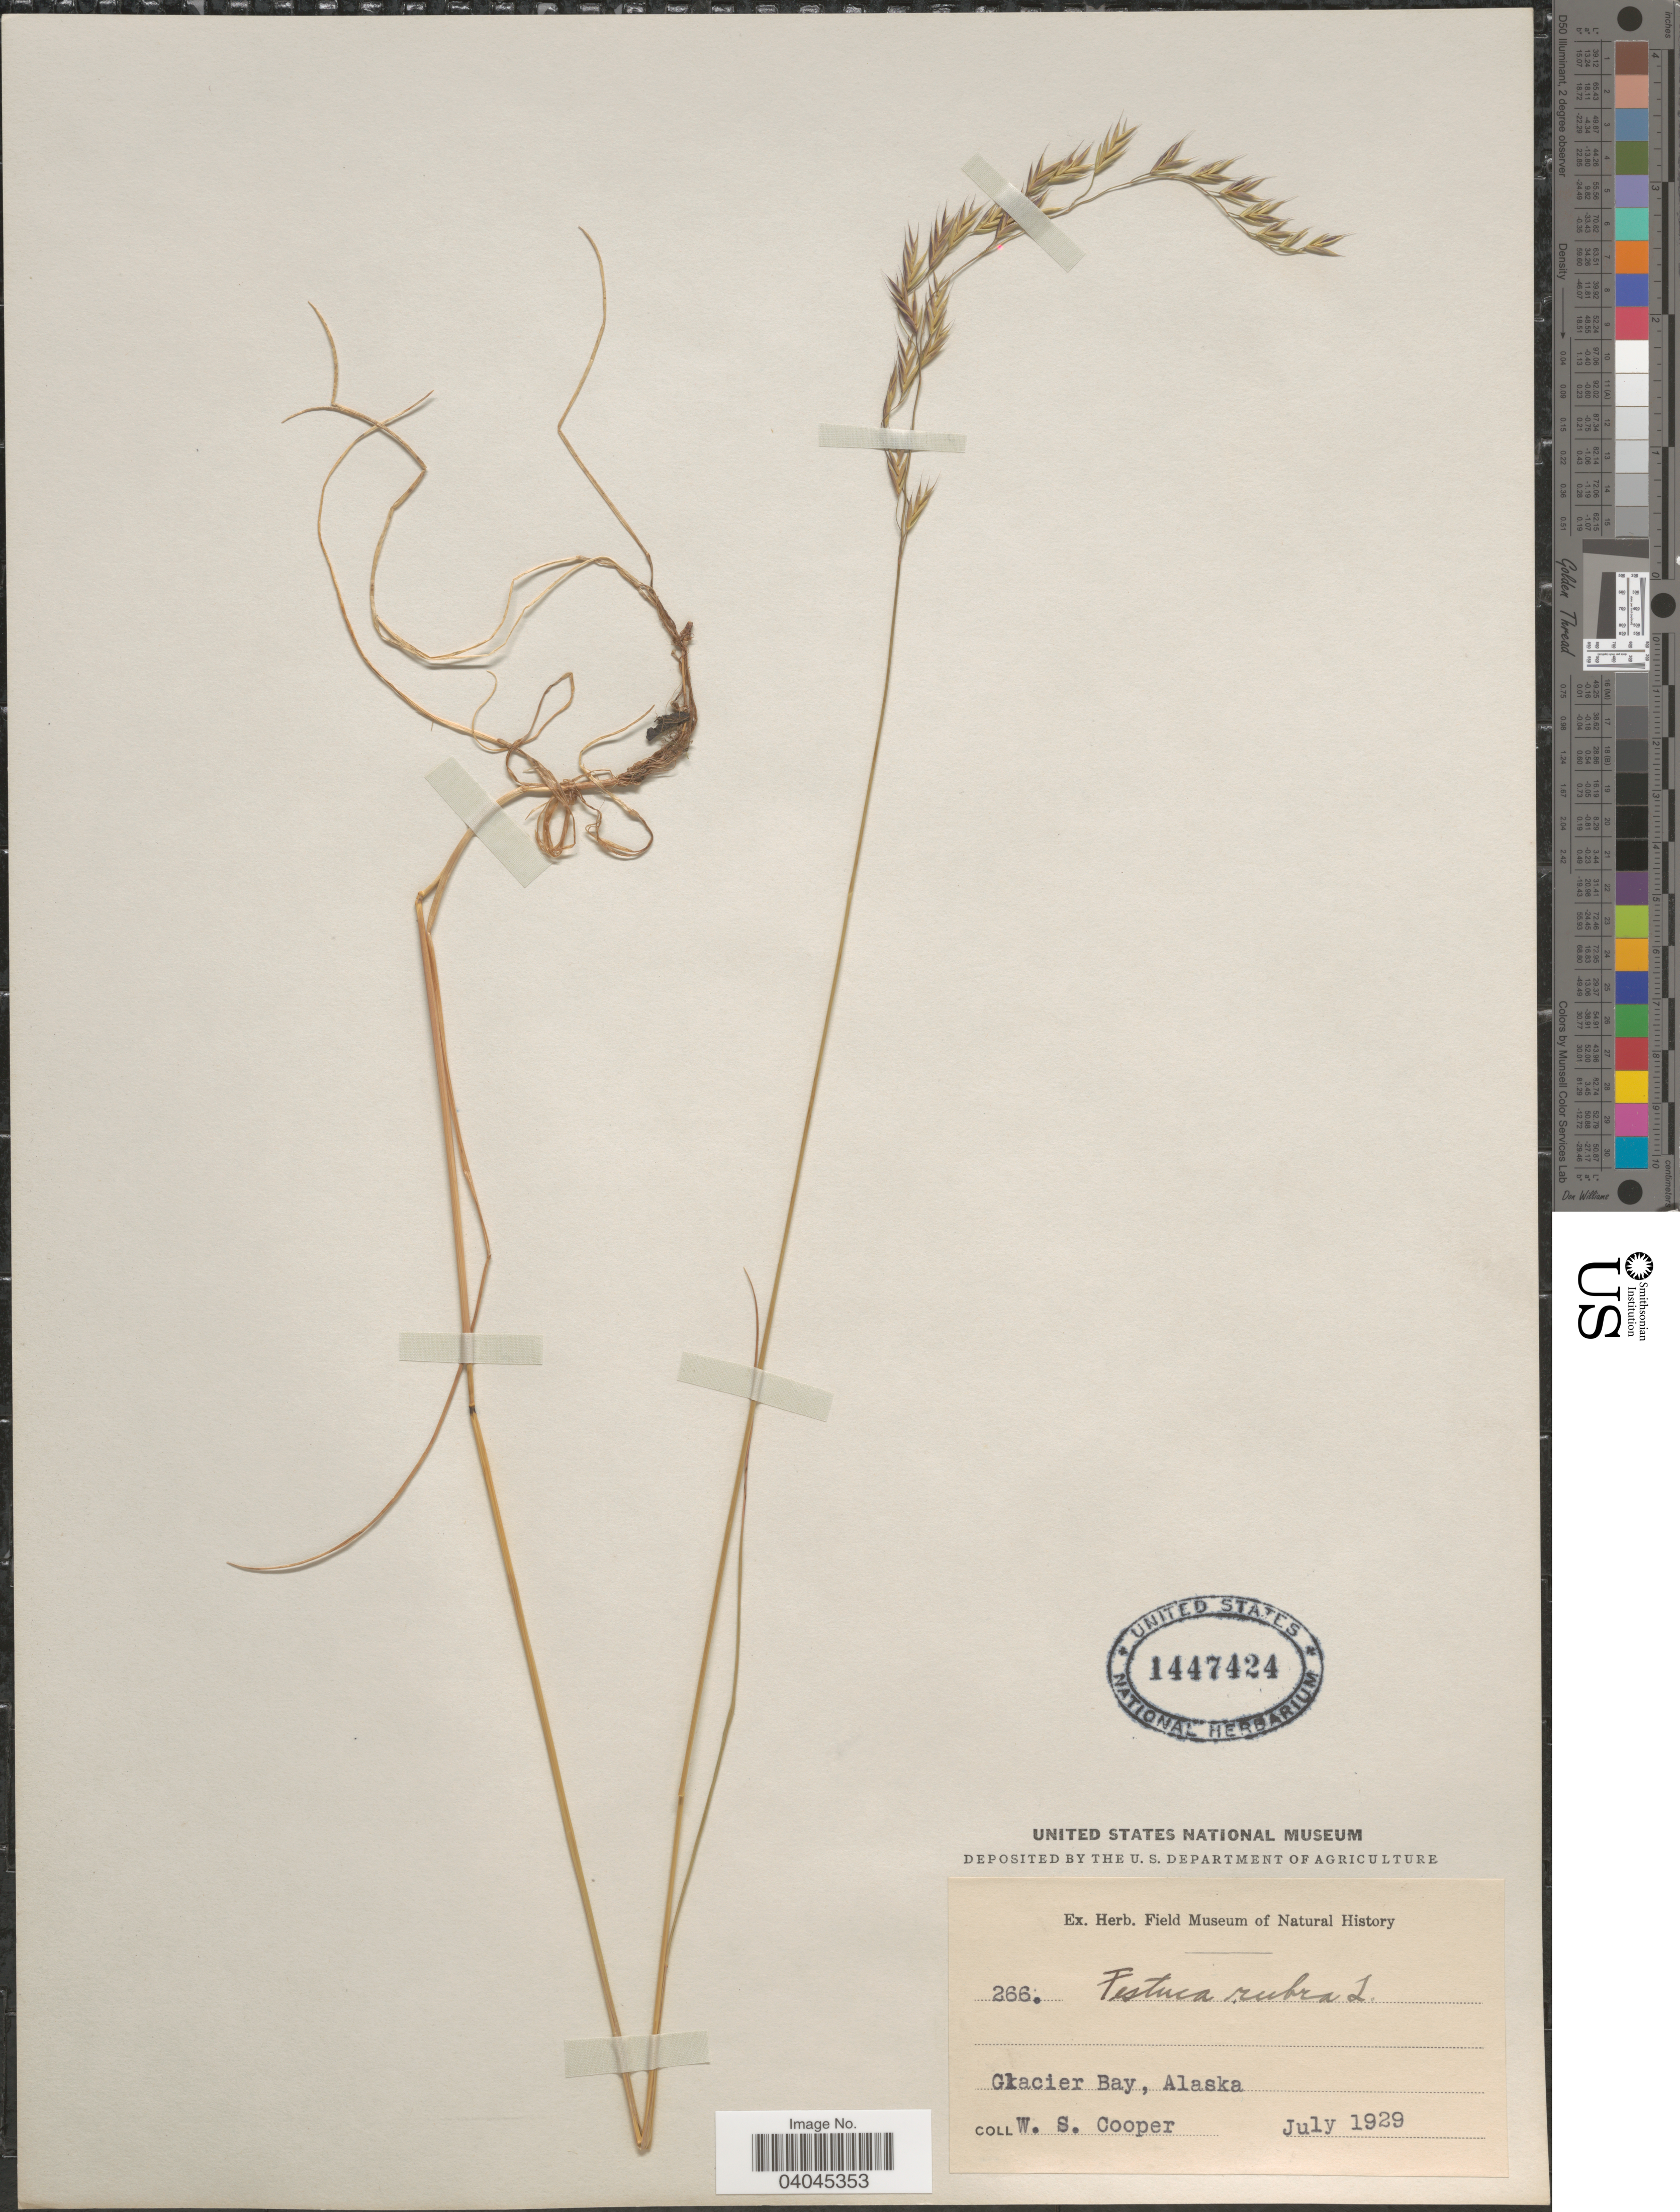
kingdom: Plantae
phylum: Tracheophyta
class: Liliopsida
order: Poales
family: Poaceae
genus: Festuca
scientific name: Festuca rubra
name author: L.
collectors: W. Cooper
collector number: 266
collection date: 1929-07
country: United States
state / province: Alaska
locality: Glacier Bay.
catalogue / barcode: US 1447424